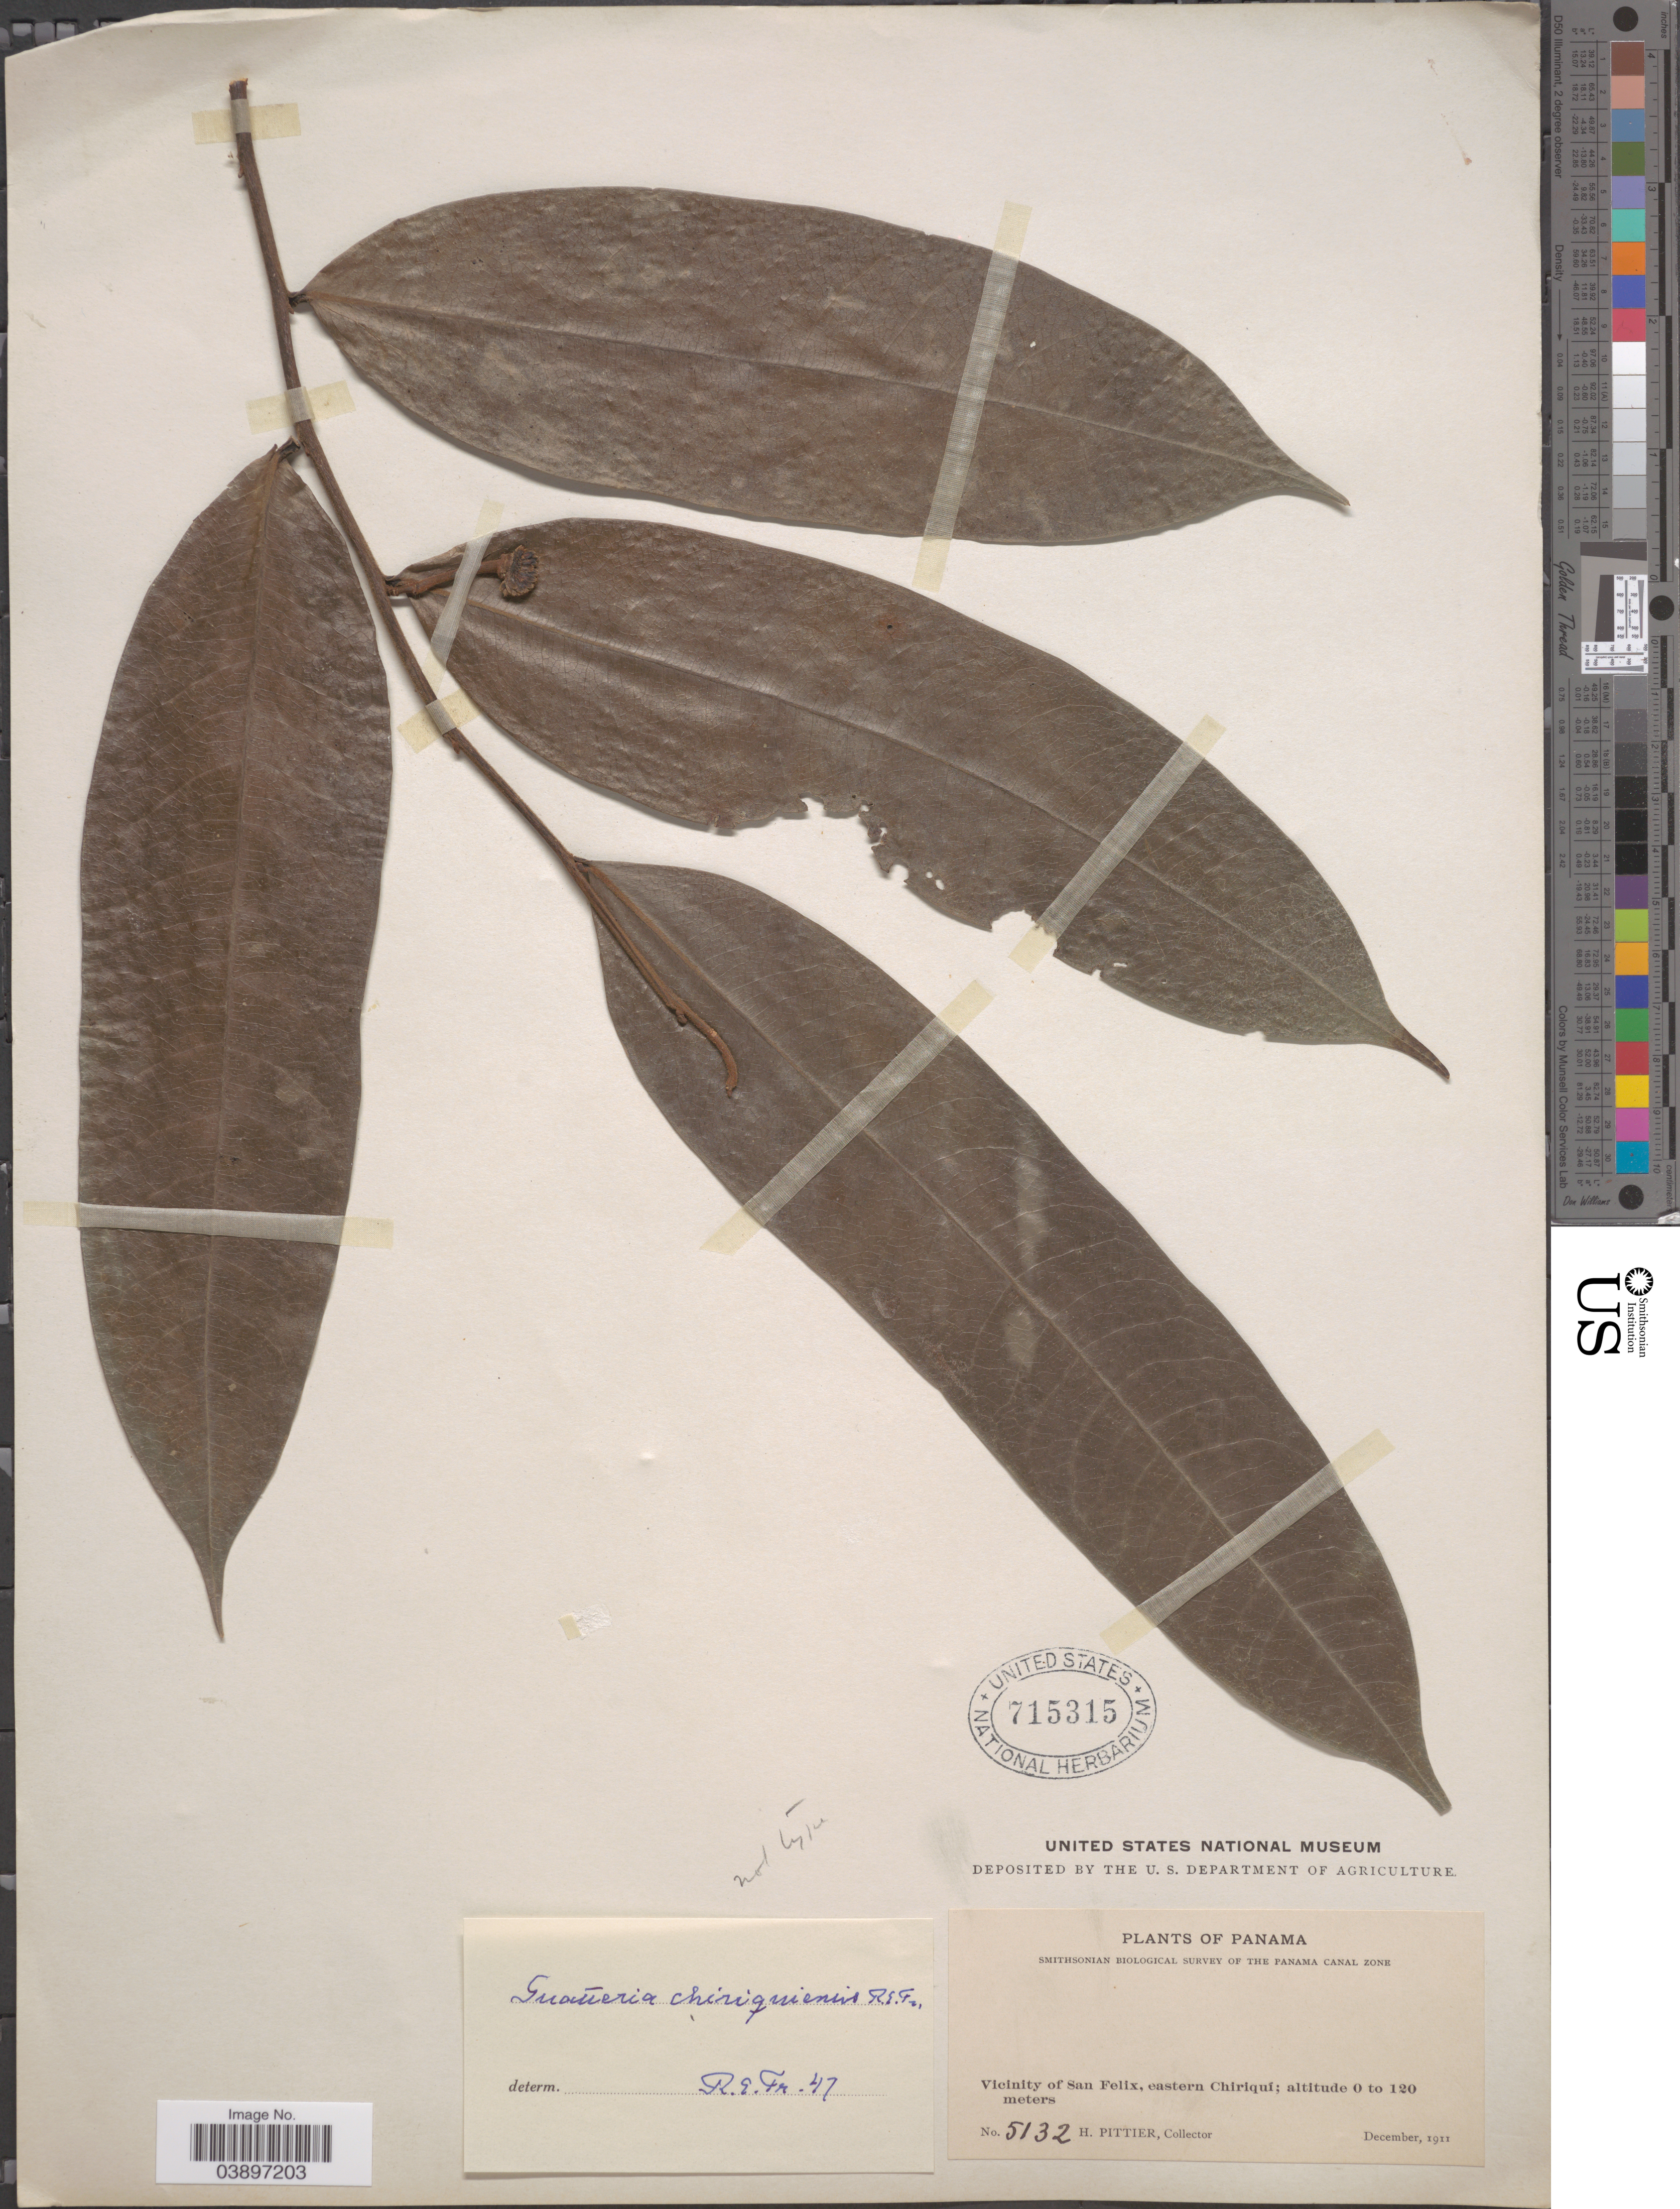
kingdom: Plantae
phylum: Tracheophyta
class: Magnoliopsida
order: Magnoliales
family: Annonaceae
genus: Guatteria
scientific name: Guatteria chiriquiensis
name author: R.E. Fr.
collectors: H. F. Pittier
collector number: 5132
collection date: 1911-12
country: Panama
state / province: Chiriqui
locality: Vicinity of San Felix, eastern Chiriquí.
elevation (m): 0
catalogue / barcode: US 715315